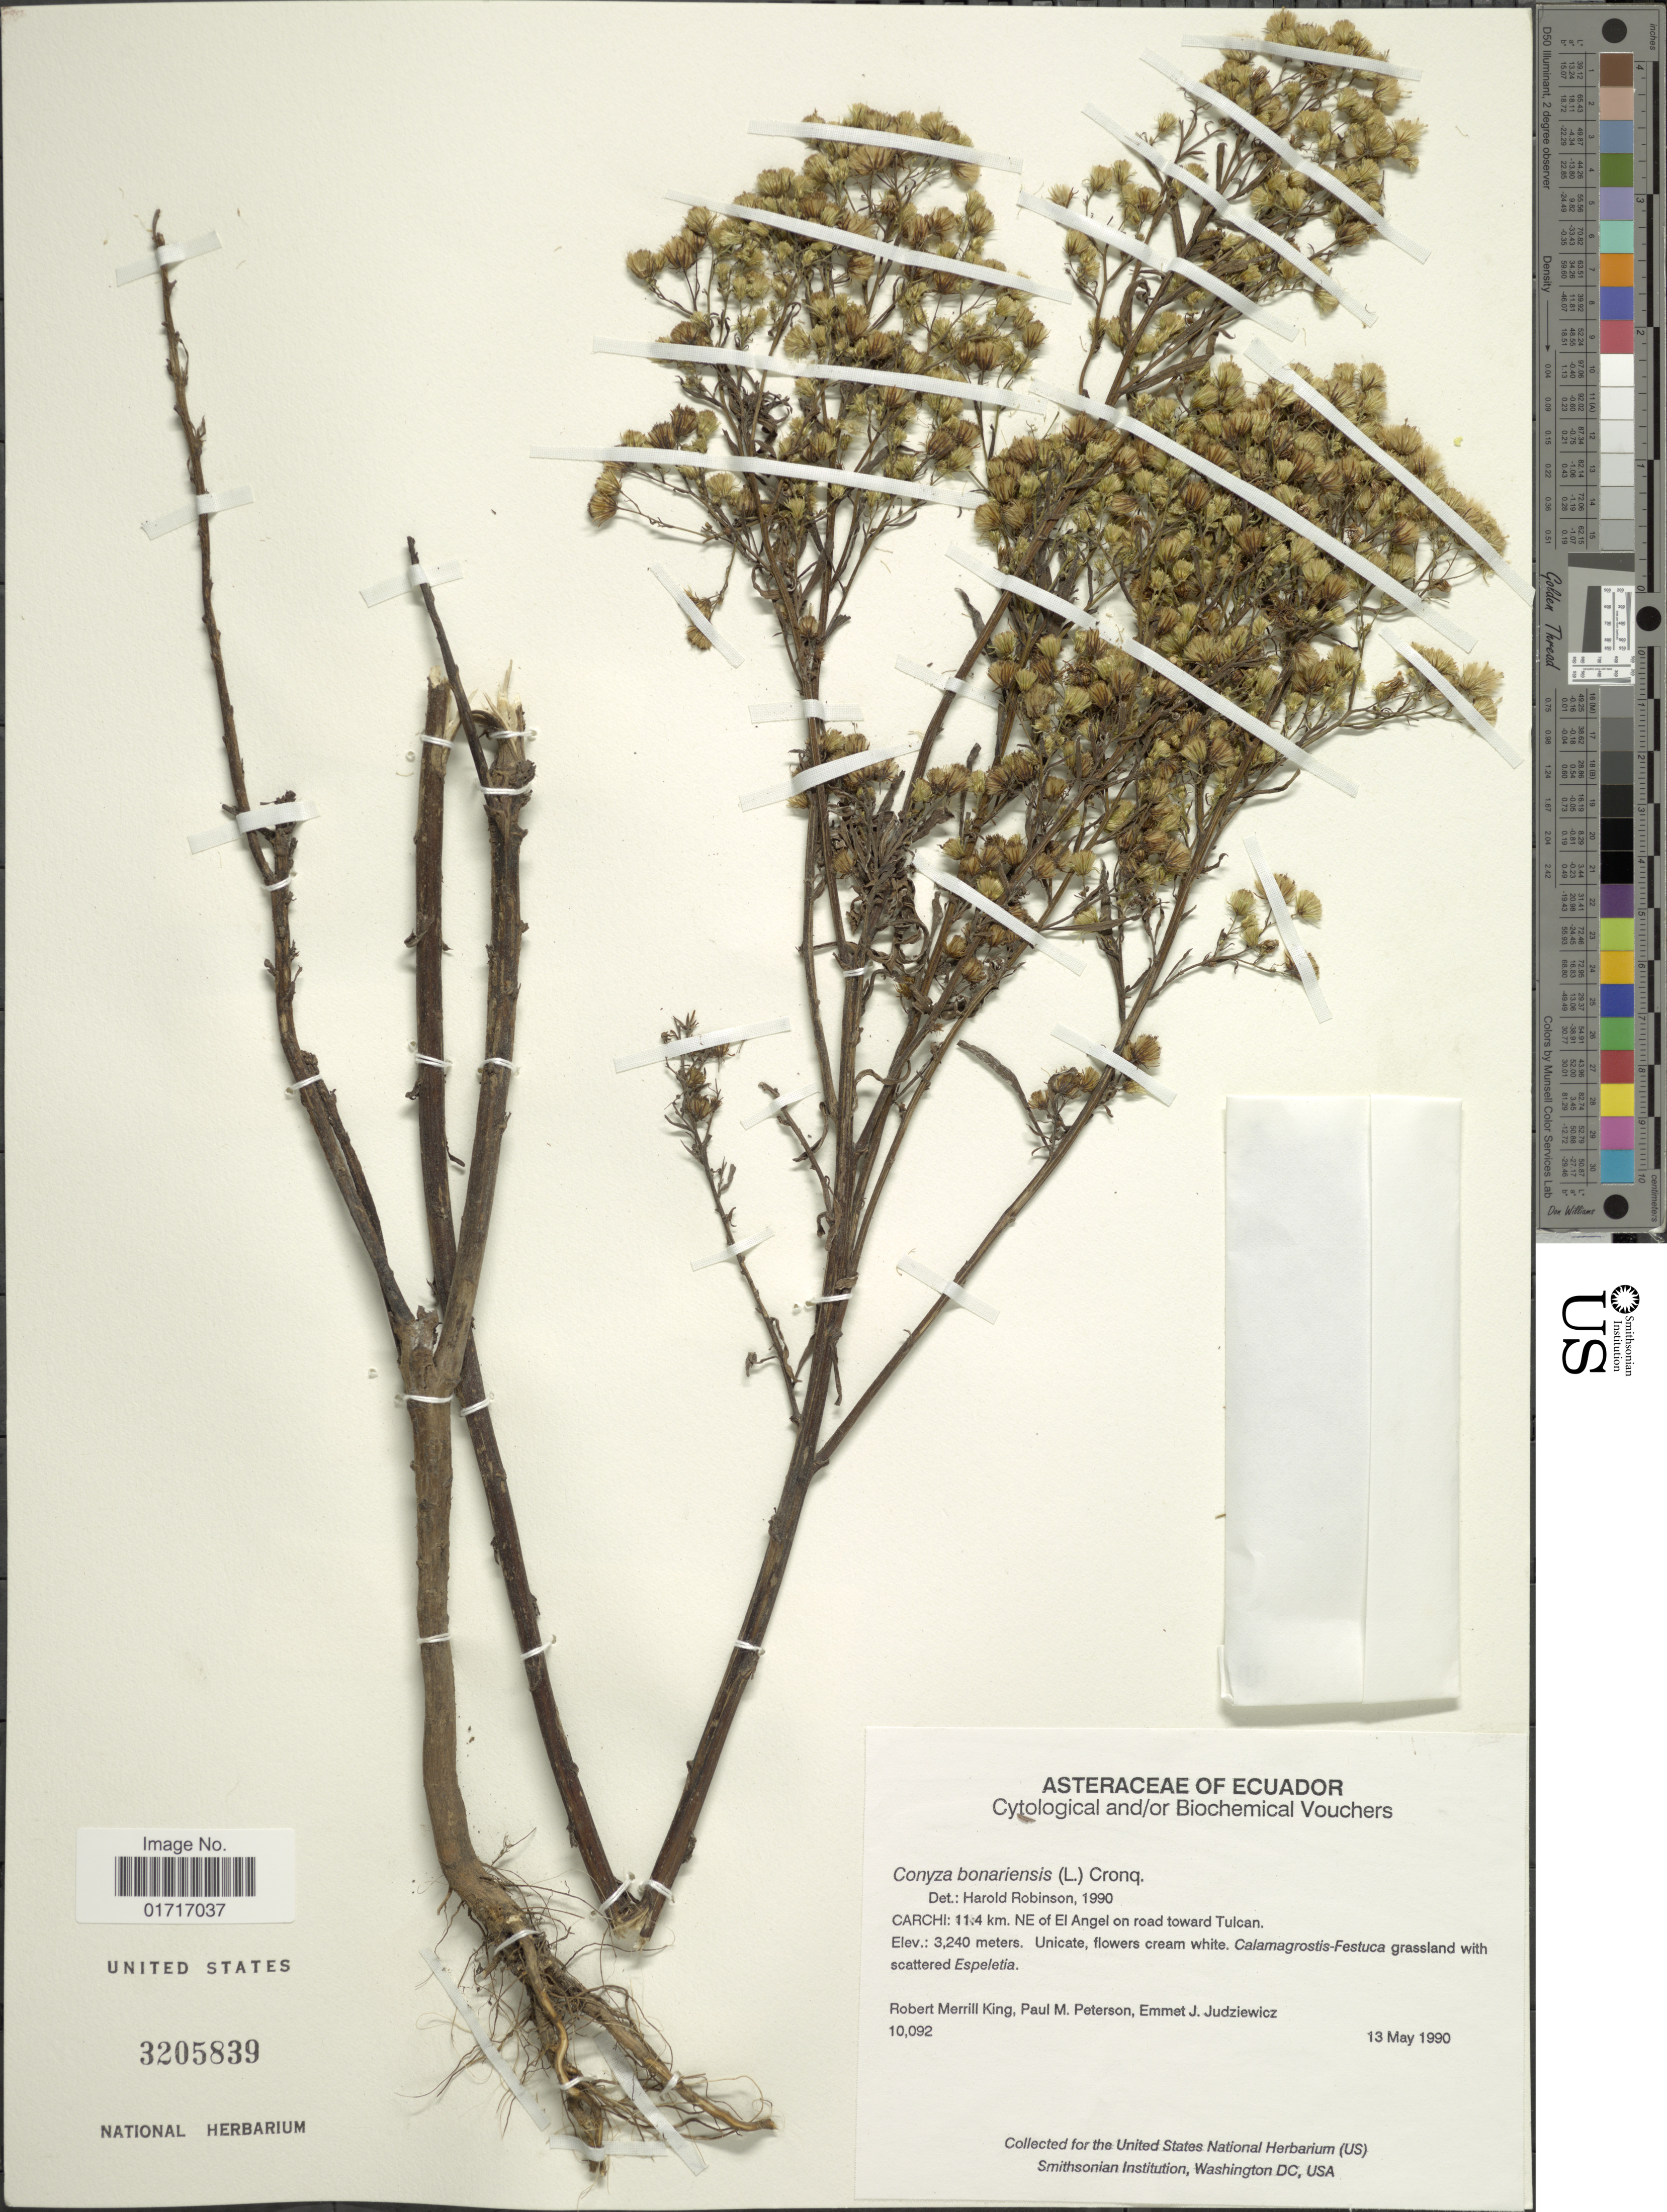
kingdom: Plantae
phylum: Tracheophyta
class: Magnoliopsida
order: Asterales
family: Asteraceae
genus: Conyza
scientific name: Conyza bonariensis var. leiotheca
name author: (S.F. Blake) Cuatrec.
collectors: R. M. King, P. M. Peterson & E. J. Judziewicz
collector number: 10092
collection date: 1990-05-13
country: Ecuador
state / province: Carchi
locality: Carchi: 11.4 km NE of El Angel on road toward Tulcan.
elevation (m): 3240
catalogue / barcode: US 3205839